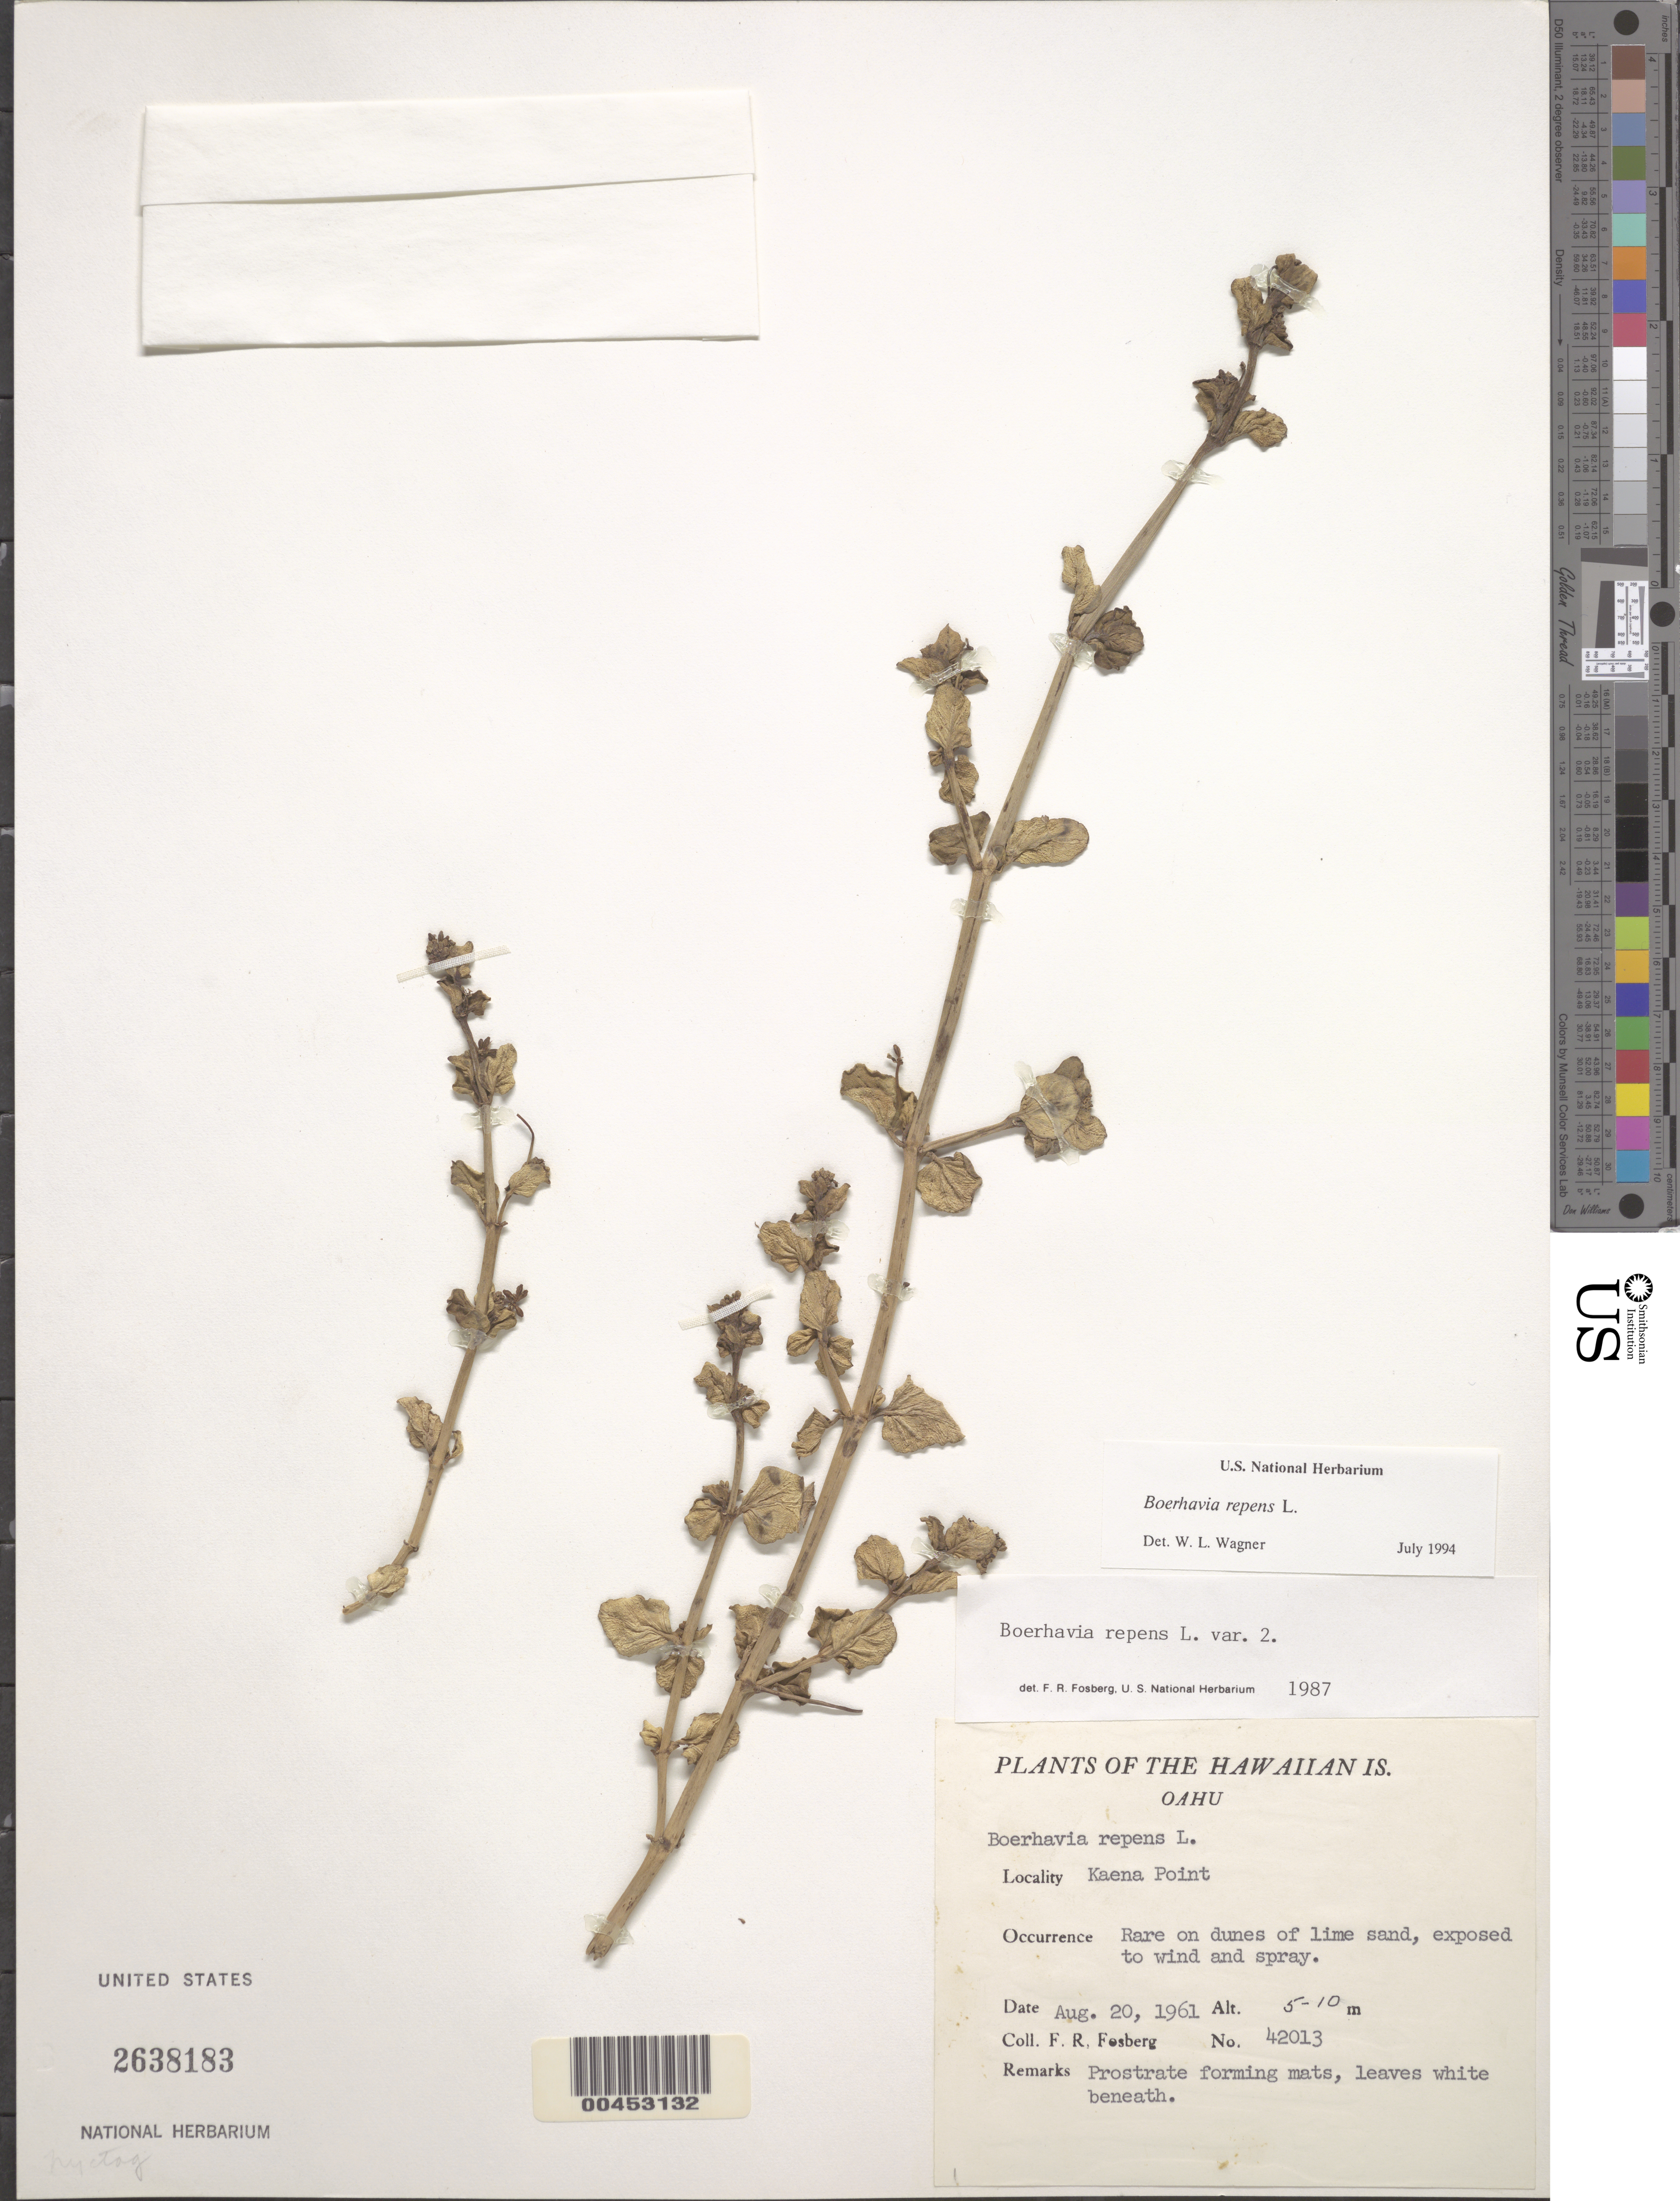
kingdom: Plantae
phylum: Tracheophyta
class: Magnoliopsida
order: Caryophyllales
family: Nyctaginaceae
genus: Boerhavia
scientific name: Boerhavia repens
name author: L.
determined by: Wagner, W. L., (BOT), Smithsonian Institution - National Museum of Natural History (UNITED STATES)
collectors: F. R. Fosberg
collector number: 42013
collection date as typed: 20 Aug 1961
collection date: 1961-08-20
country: United States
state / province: Hawaii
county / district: Kauai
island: Kaua'i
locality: Kaena Point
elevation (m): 5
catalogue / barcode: US 2638183